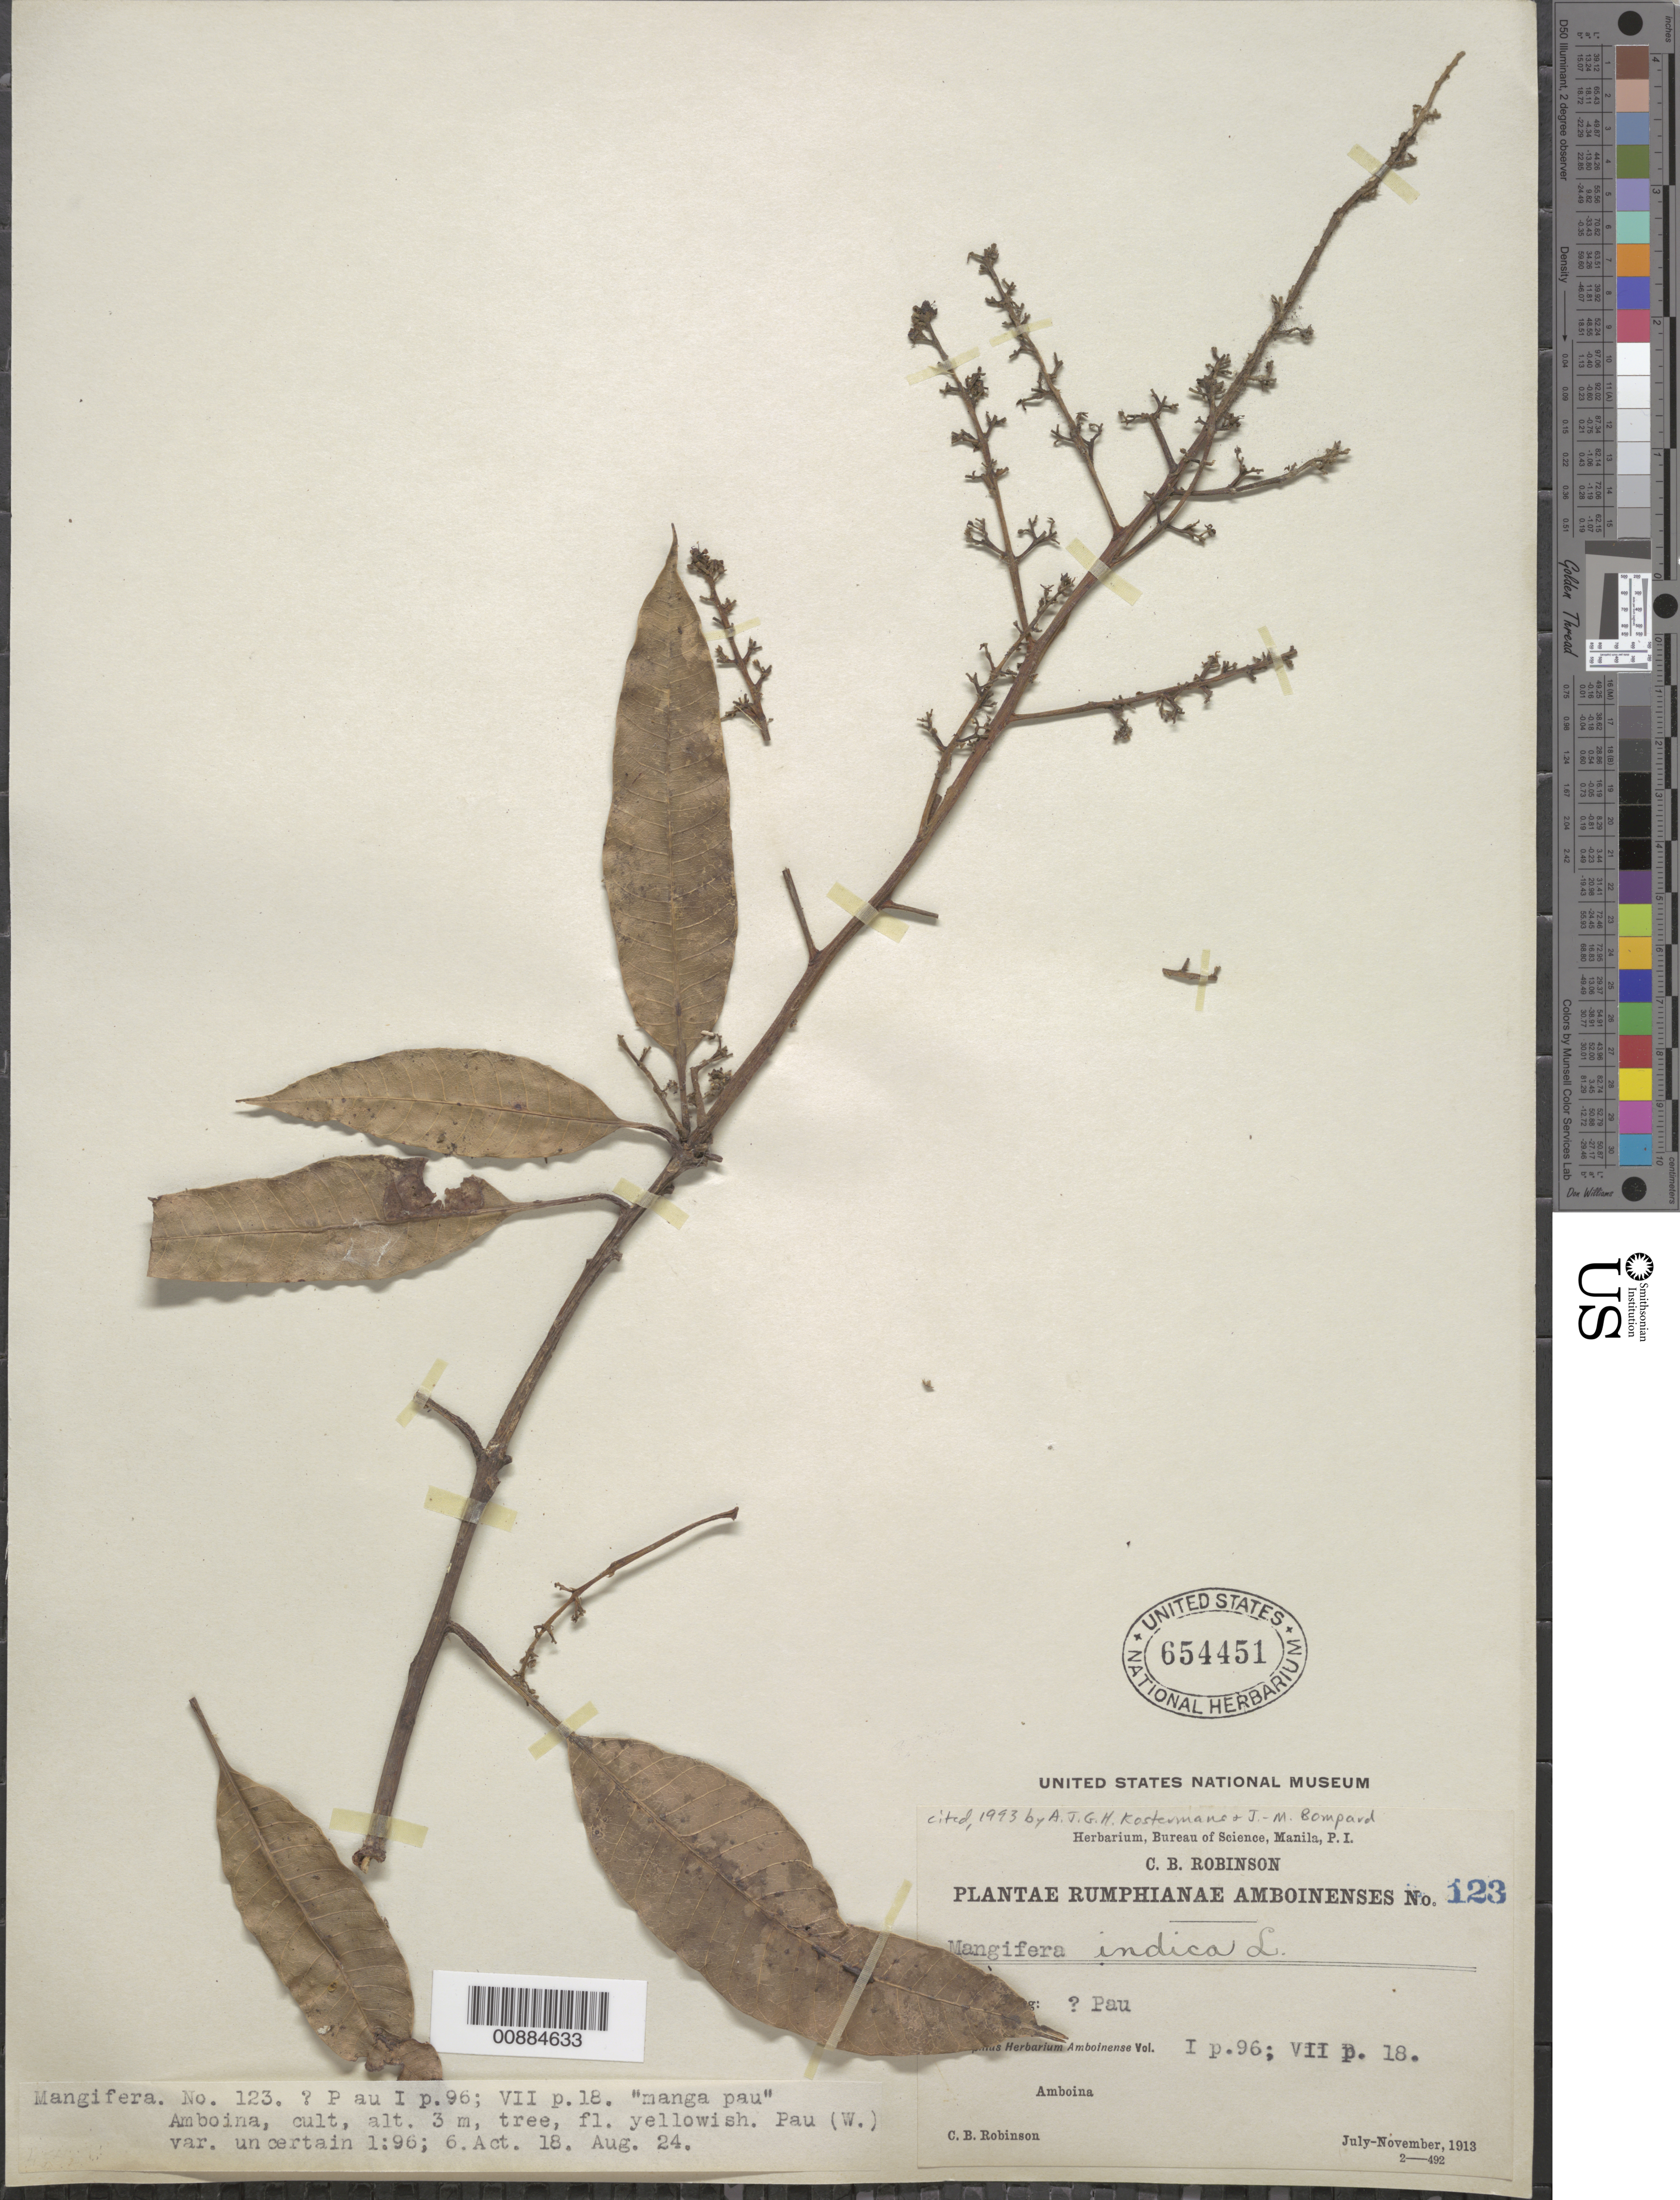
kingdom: Plantae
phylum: Tracheophyta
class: Magnoliopsida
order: Sapindales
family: Anacardiaceae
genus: Mangifera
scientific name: Mangifera indica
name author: L.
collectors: C. Robinson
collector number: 123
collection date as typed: Jul 1913 to Nov 1913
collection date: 1913-07/1913-11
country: Indonesia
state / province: Maluku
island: Amboina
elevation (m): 3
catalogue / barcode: US 654451